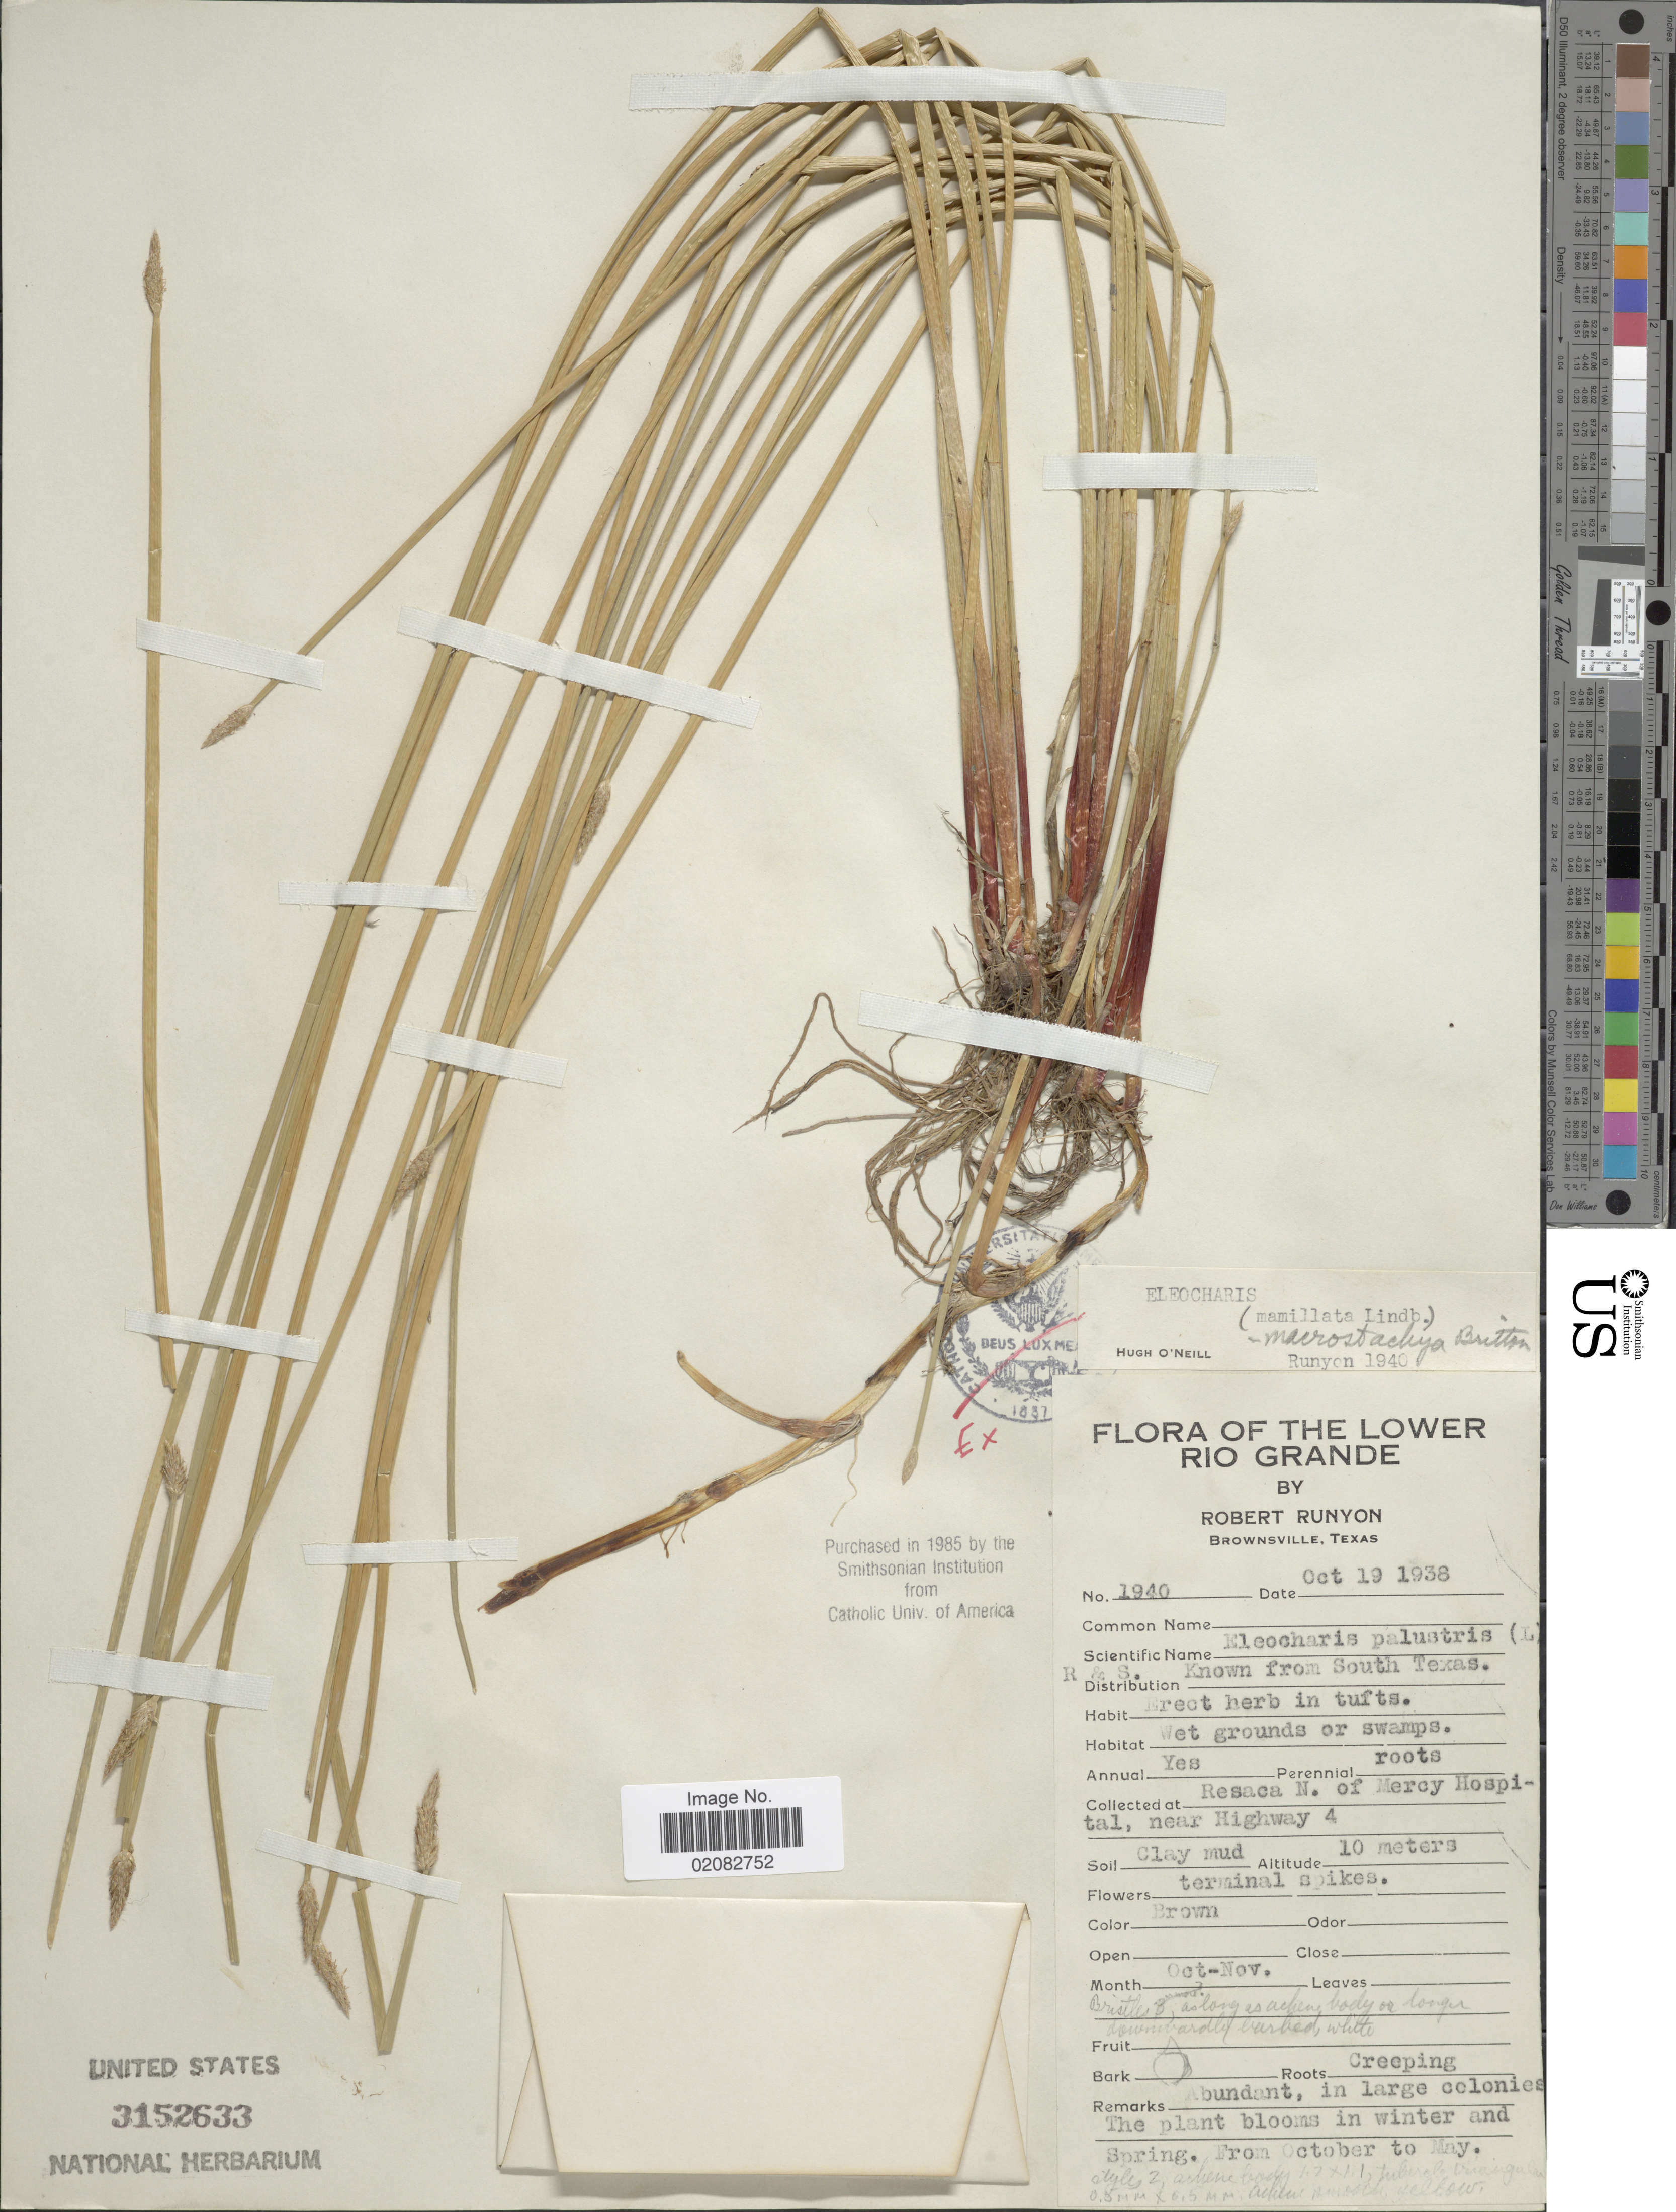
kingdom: Plantae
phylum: Tracheophyta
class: Liliopsida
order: Poales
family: Cyperaceae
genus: Eleocharis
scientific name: Eleocharis macrostachya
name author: Britton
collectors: R. Runyon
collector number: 1940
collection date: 1938-10-19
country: United States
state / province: Texas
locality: The Lower Rio Grande, Resaca N. of Mercy Hospital, near Highway 4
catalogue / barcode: US 3152633